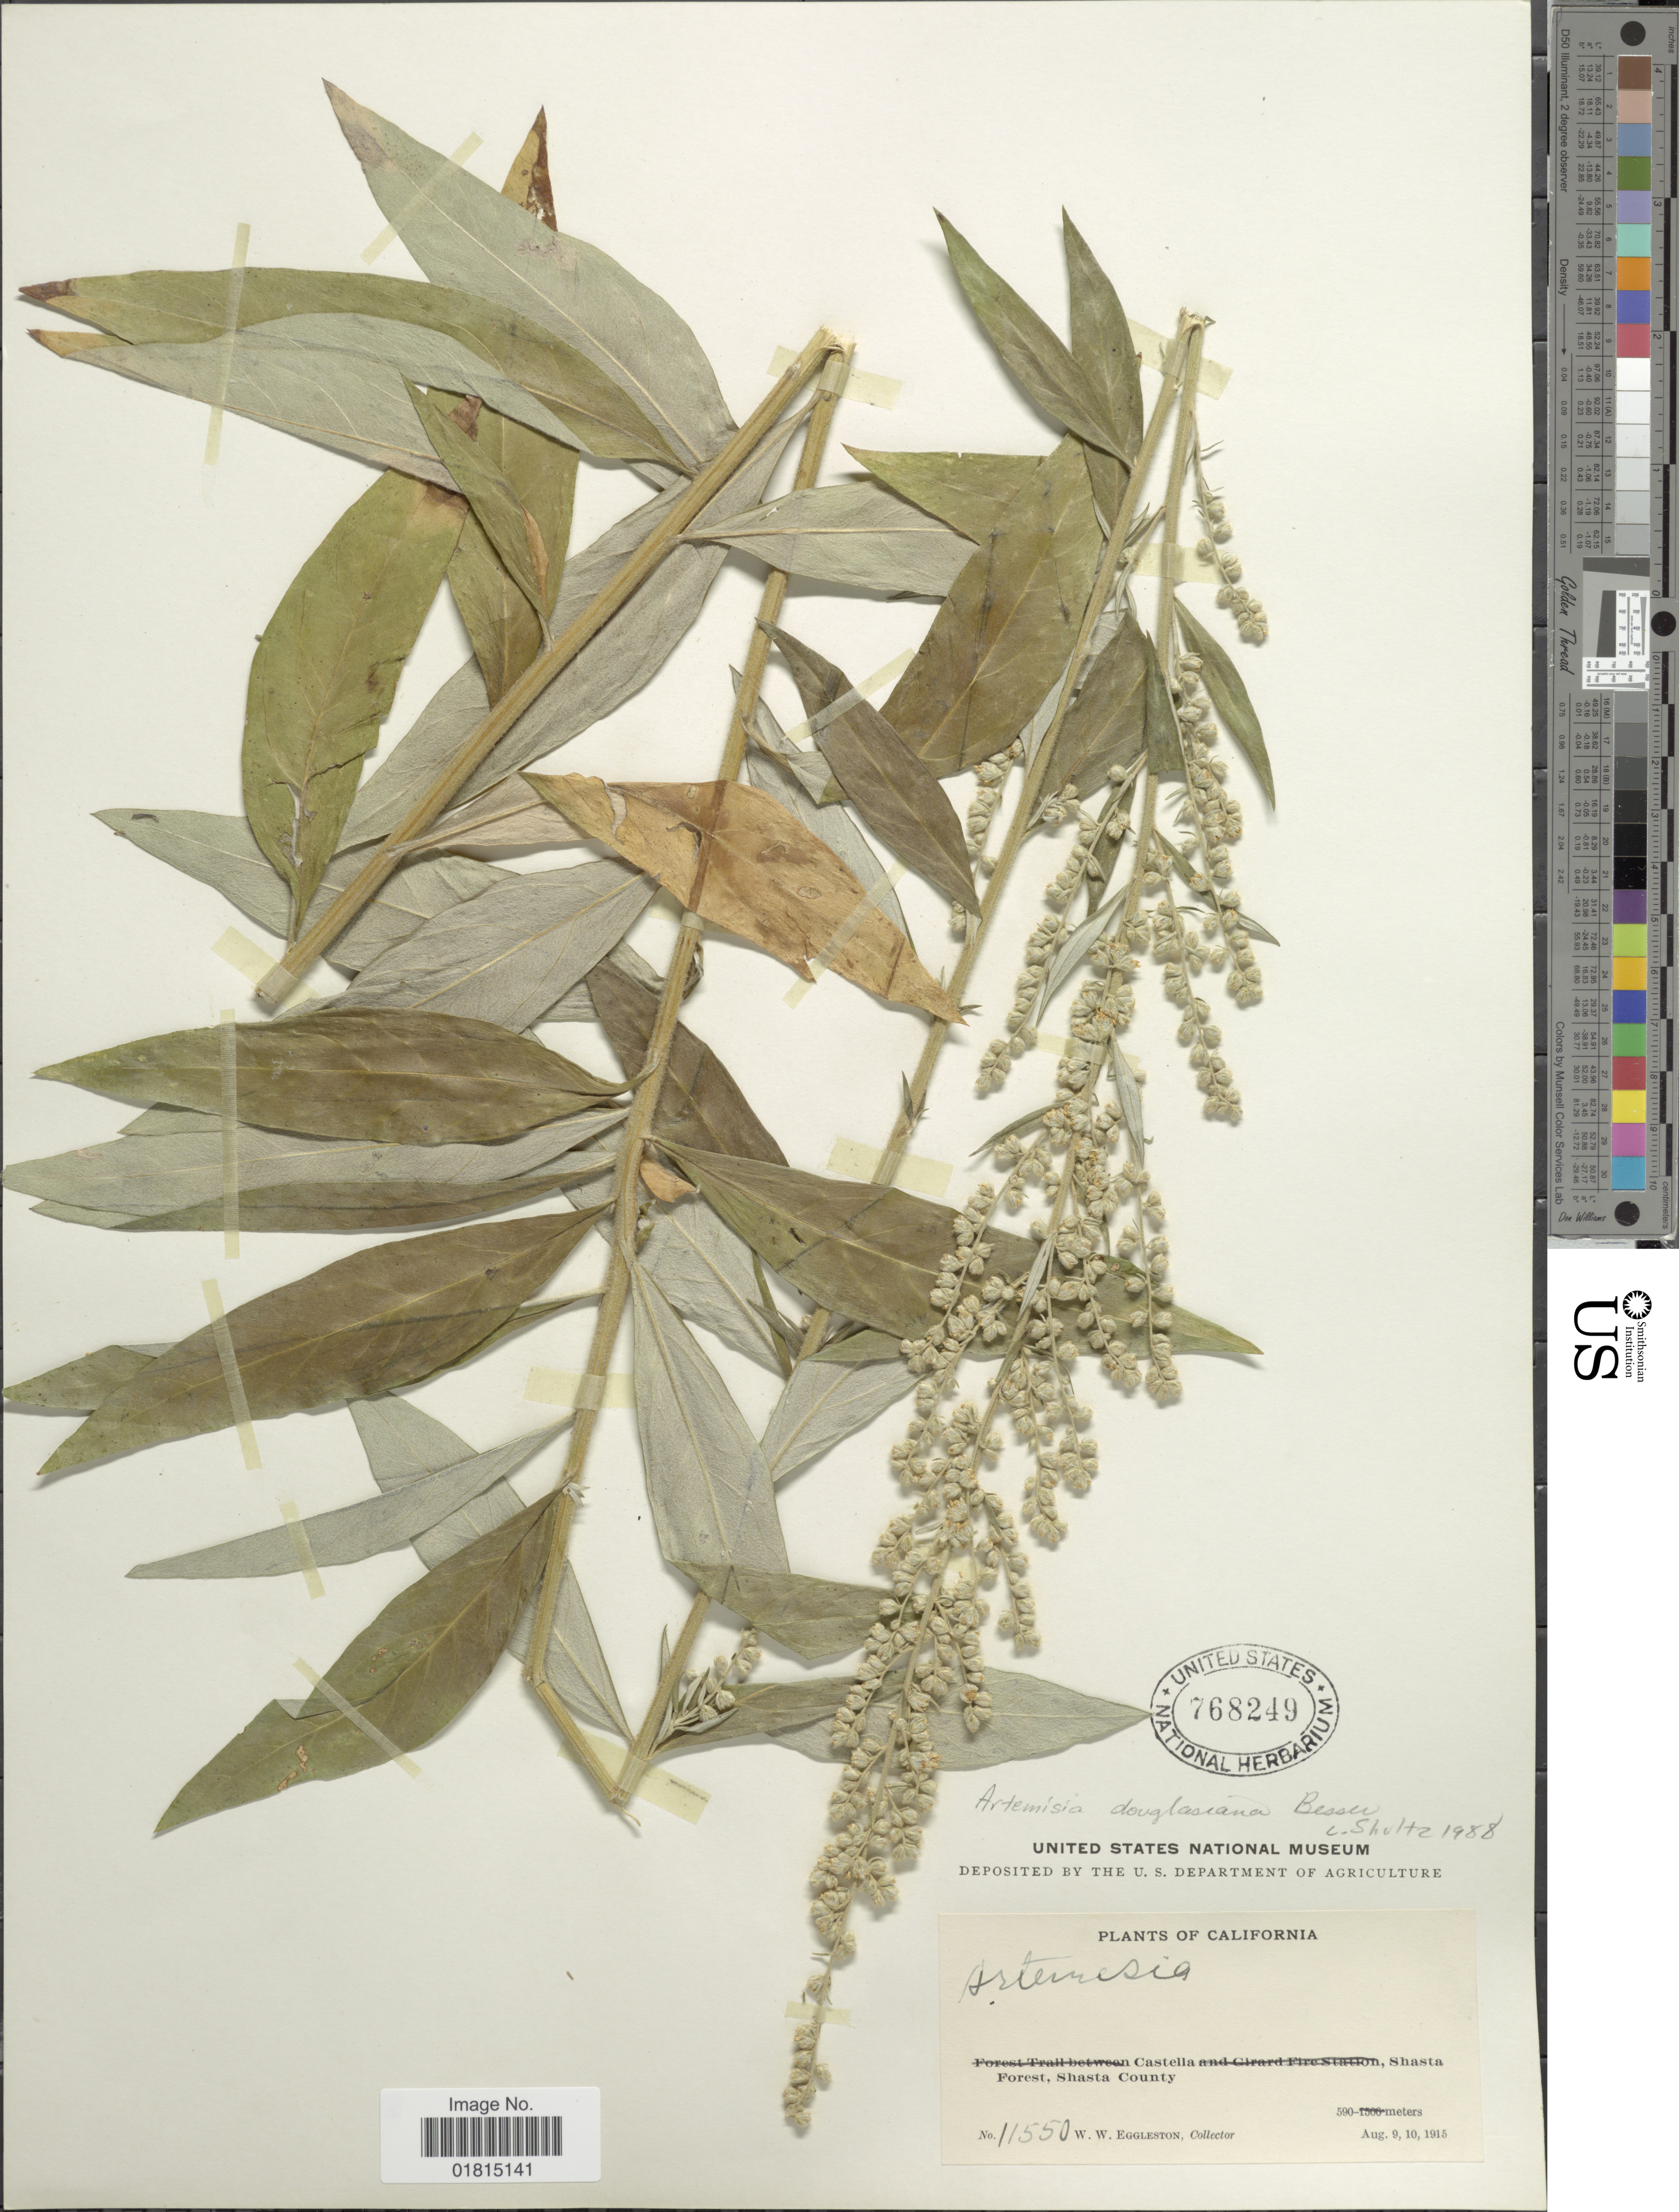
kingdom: Plantae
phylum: Tracheophyta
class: Magnoliopsida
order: Asterales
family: Asteraceae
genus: Artemisia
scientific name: Artemisia douglasiana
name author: Besser ex Hook.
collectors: W. W. Eggleston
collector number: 11550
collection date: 1915-08-09/1915-08-10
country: United States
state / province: California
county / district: Shasta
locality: Castella, Shasta Forest, Shasta County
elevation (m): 590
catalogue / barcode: US 768249